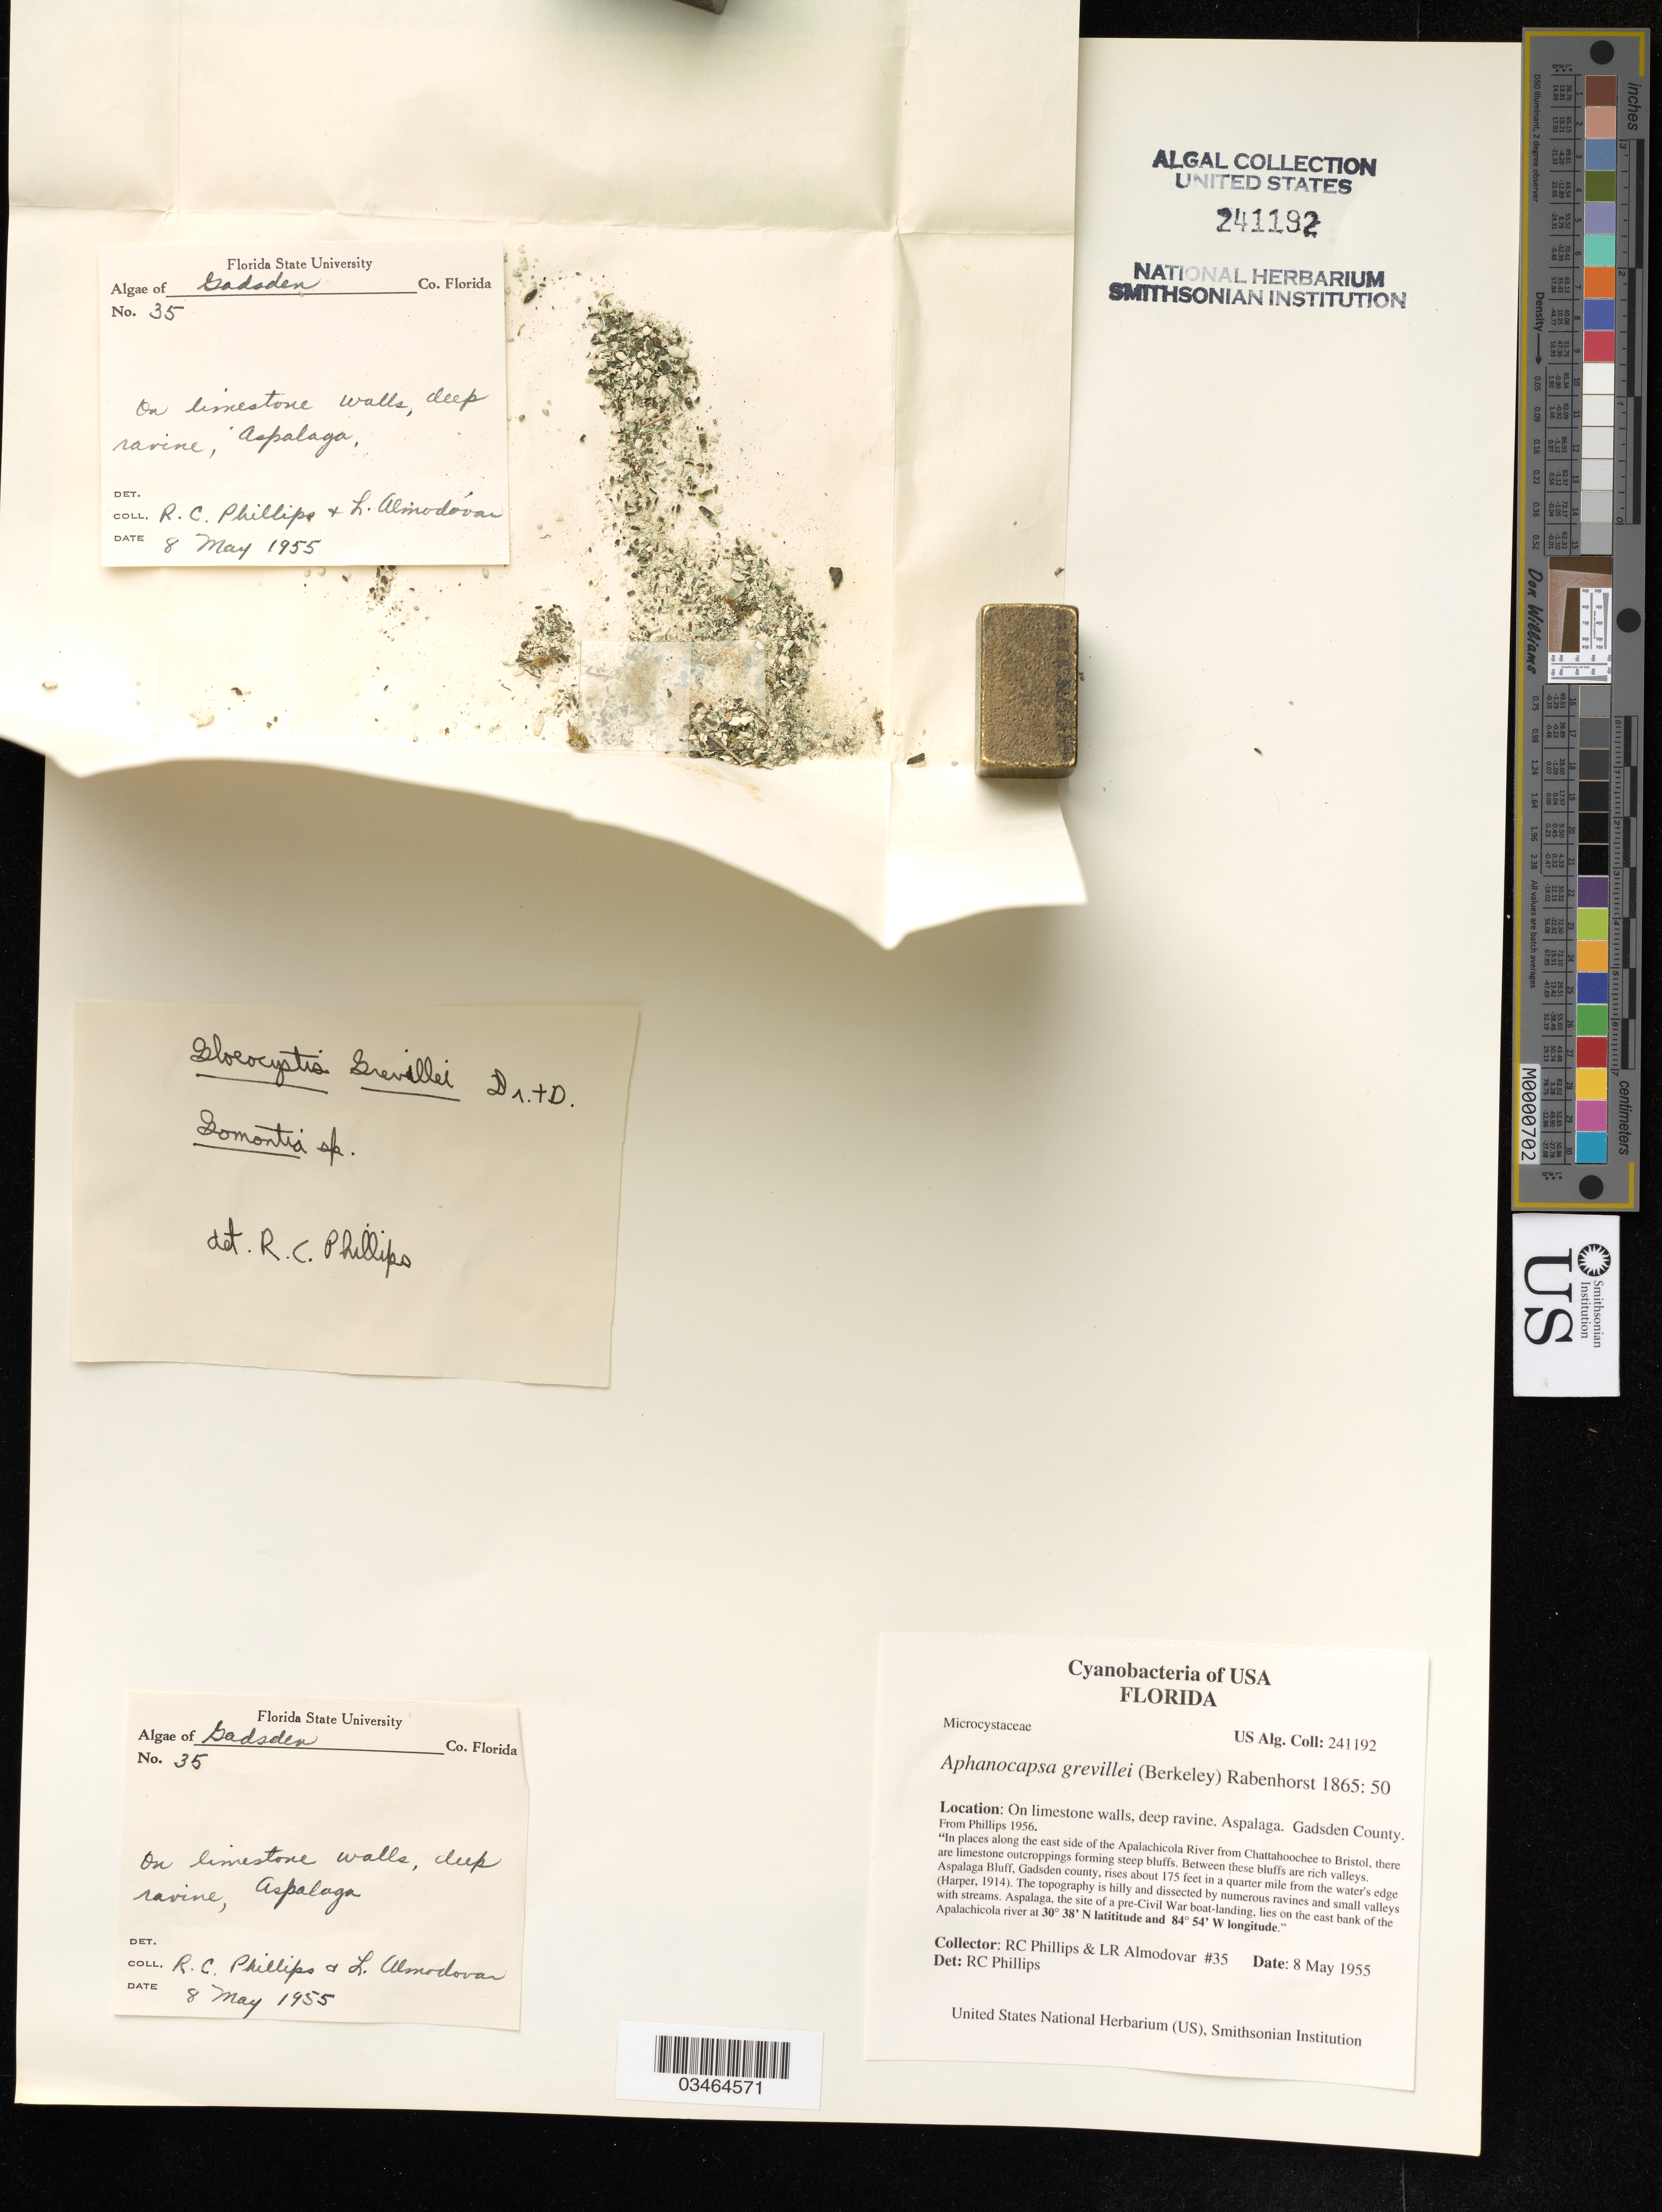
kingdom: Bacteria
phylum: Cyanobacteria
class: Cyanobacteriia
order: Synechococcales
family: Merismopediaceae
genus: Aphanocapsa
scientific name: Aphanocapsa grevillei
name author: (M.J. Berkeley) Rabenh.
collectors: R. C. Phillips & L. Almodovar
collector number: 35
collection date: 1955-05-08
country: United States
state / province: Florida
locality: Aspalaga, Gadsden County.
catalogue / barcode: US 241192